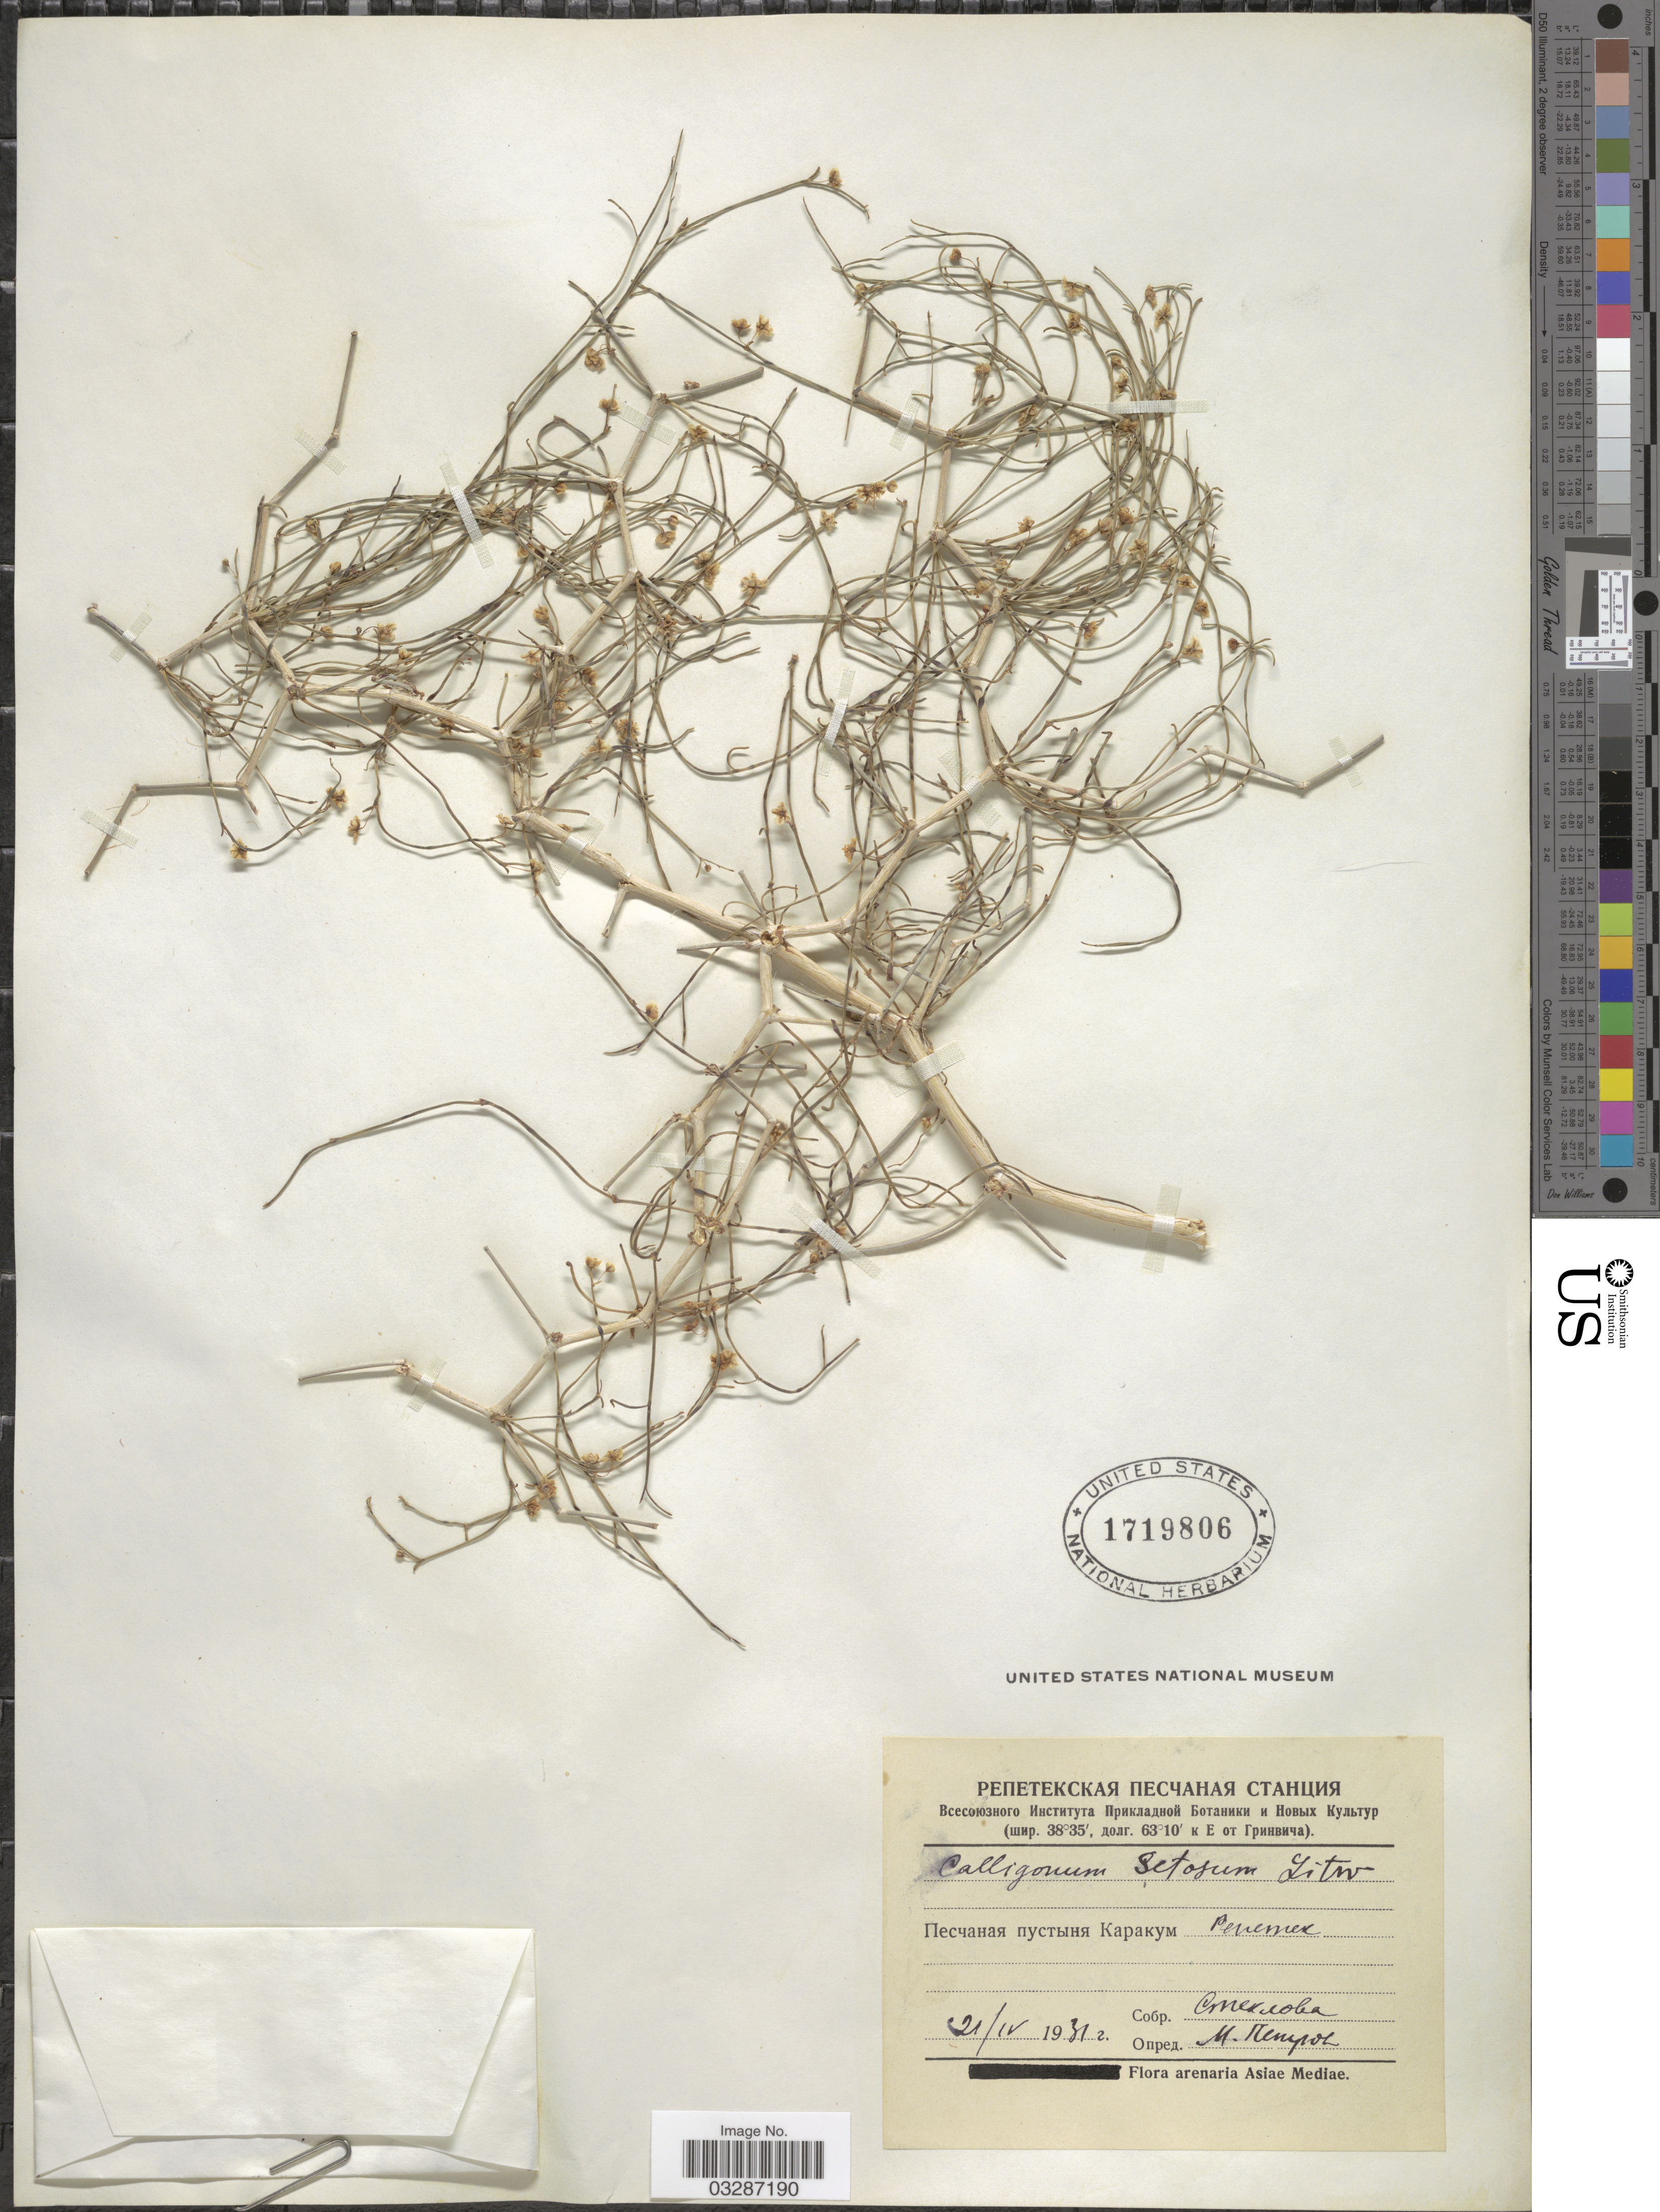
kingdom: Plantae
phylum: Tracheophyta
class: Magnoliopsida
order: Caryophyllales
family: Polygonaceae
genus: Calligonum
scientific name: Calligonum setosum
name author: (Litv.) Litv.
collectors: Steklova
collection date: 1931-04-21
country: Turkmenistan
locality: Karakum Desert, Repetek Station.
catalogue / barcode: US 1719806